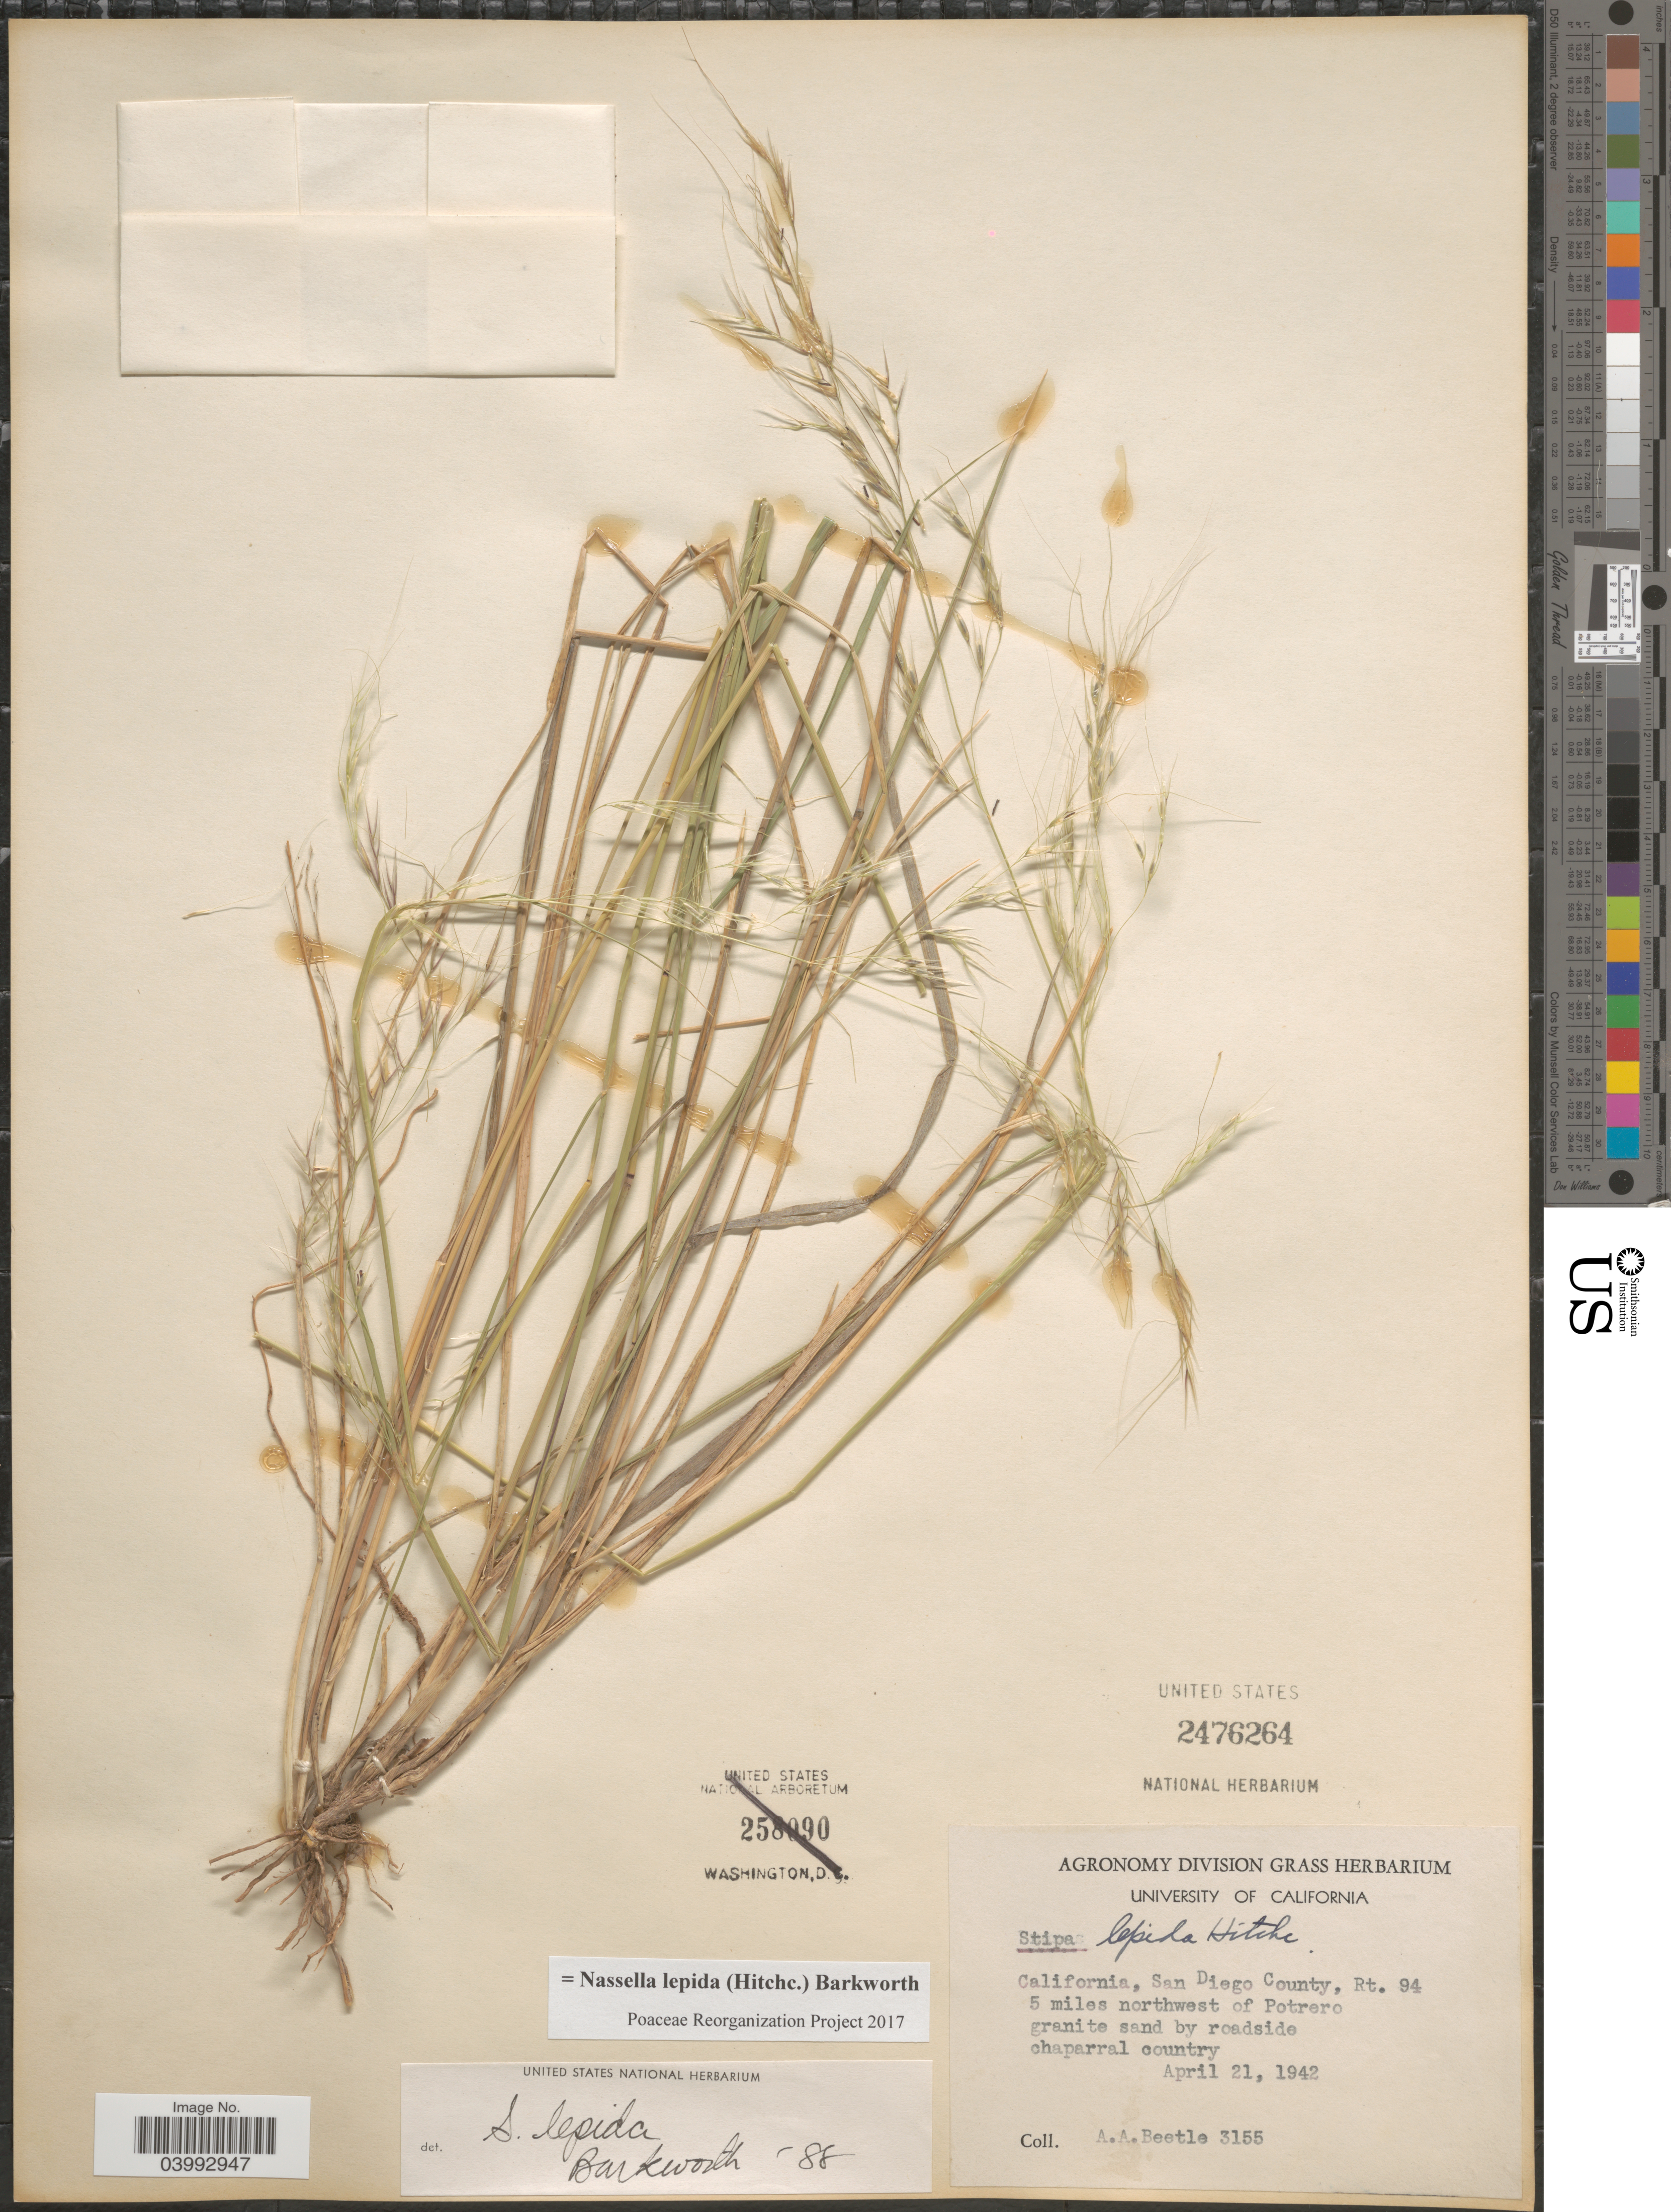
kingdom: Plantae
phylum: Tracheophyta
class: Liliopsida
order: Poales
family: Poaceae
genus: Nassella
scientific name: Nassella lepida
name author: (Hitchc.) Barkworth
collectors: A. A. Beetle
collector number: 3155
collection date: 1942-04-21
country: United States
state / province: California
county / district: San Diego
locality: San Diego County, Rt. 94. 5 miles northwest of Potrero.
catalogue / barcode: US 2476264